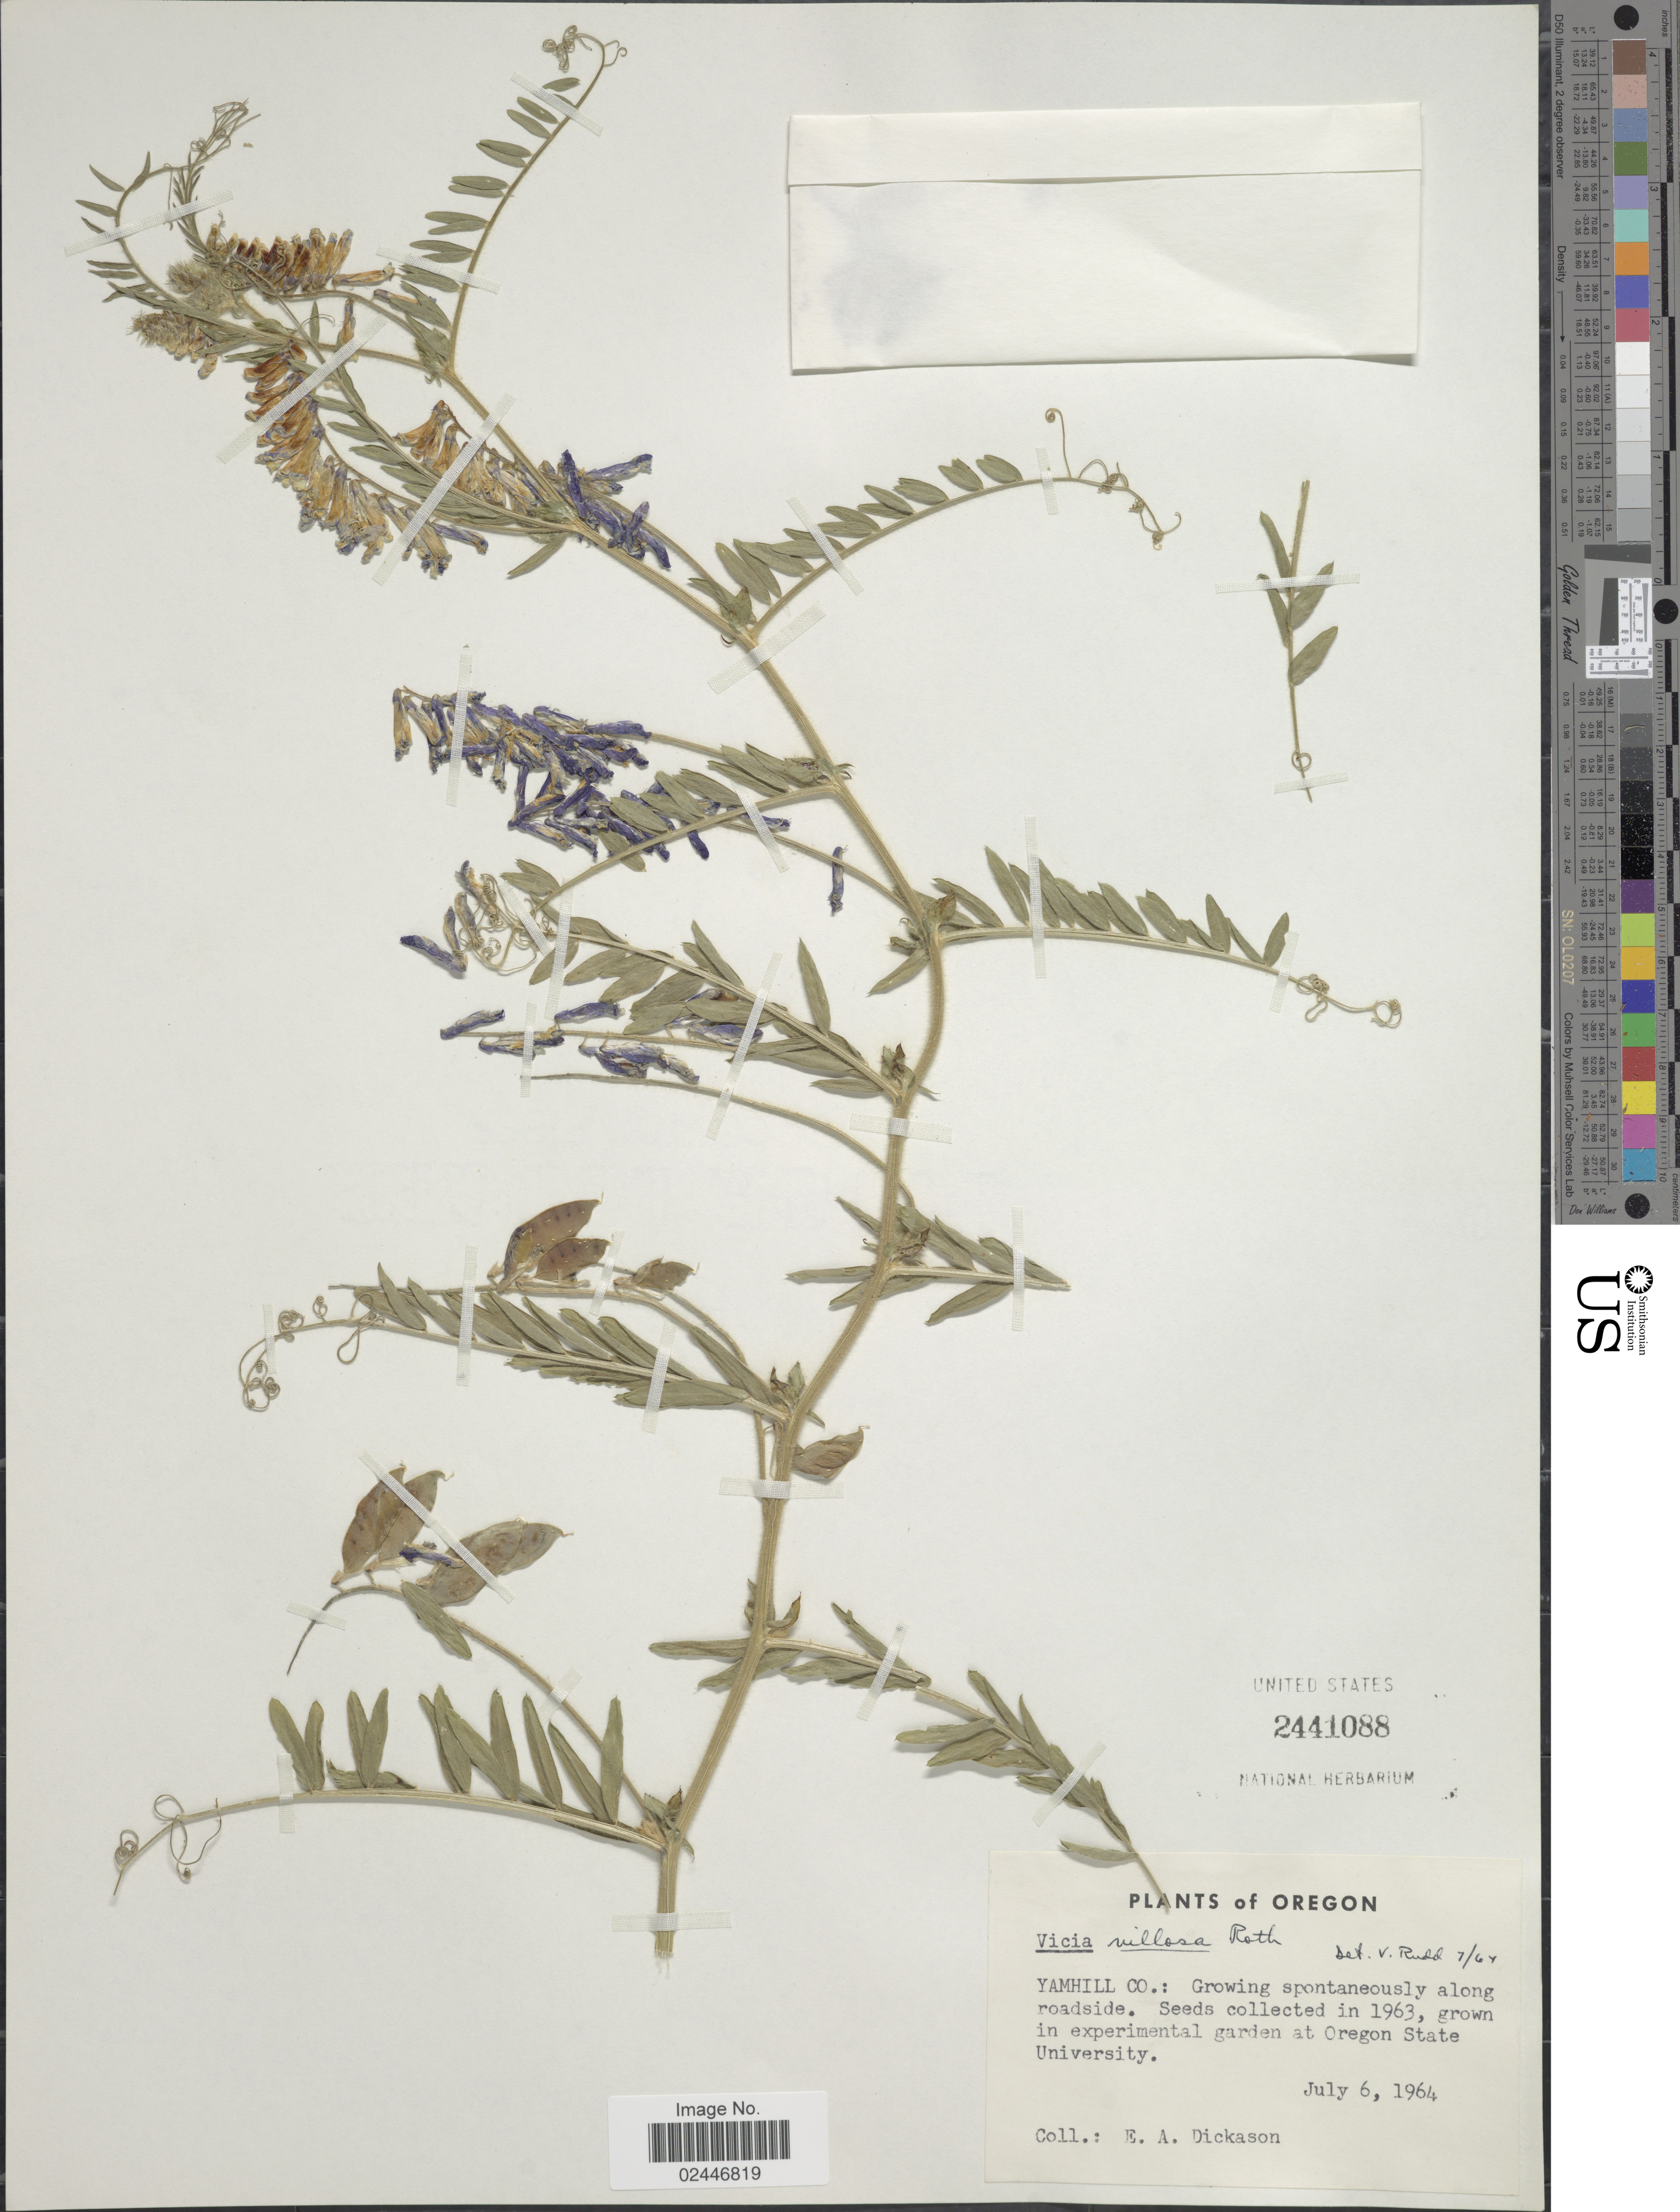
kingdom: Plantae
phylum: Tracheophyta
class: Magnoliopsida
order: Fabales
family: Fabaceae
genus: Vicia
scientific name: Vicia villosa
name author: Roth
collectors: E. Dickason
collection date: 1964-07-06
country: United States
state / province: Oregon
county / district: Yamhill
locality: Yamhill Co.: growing spontaneously along roadside, in experimental garden at Oregon State University.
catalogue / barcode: US 2441088